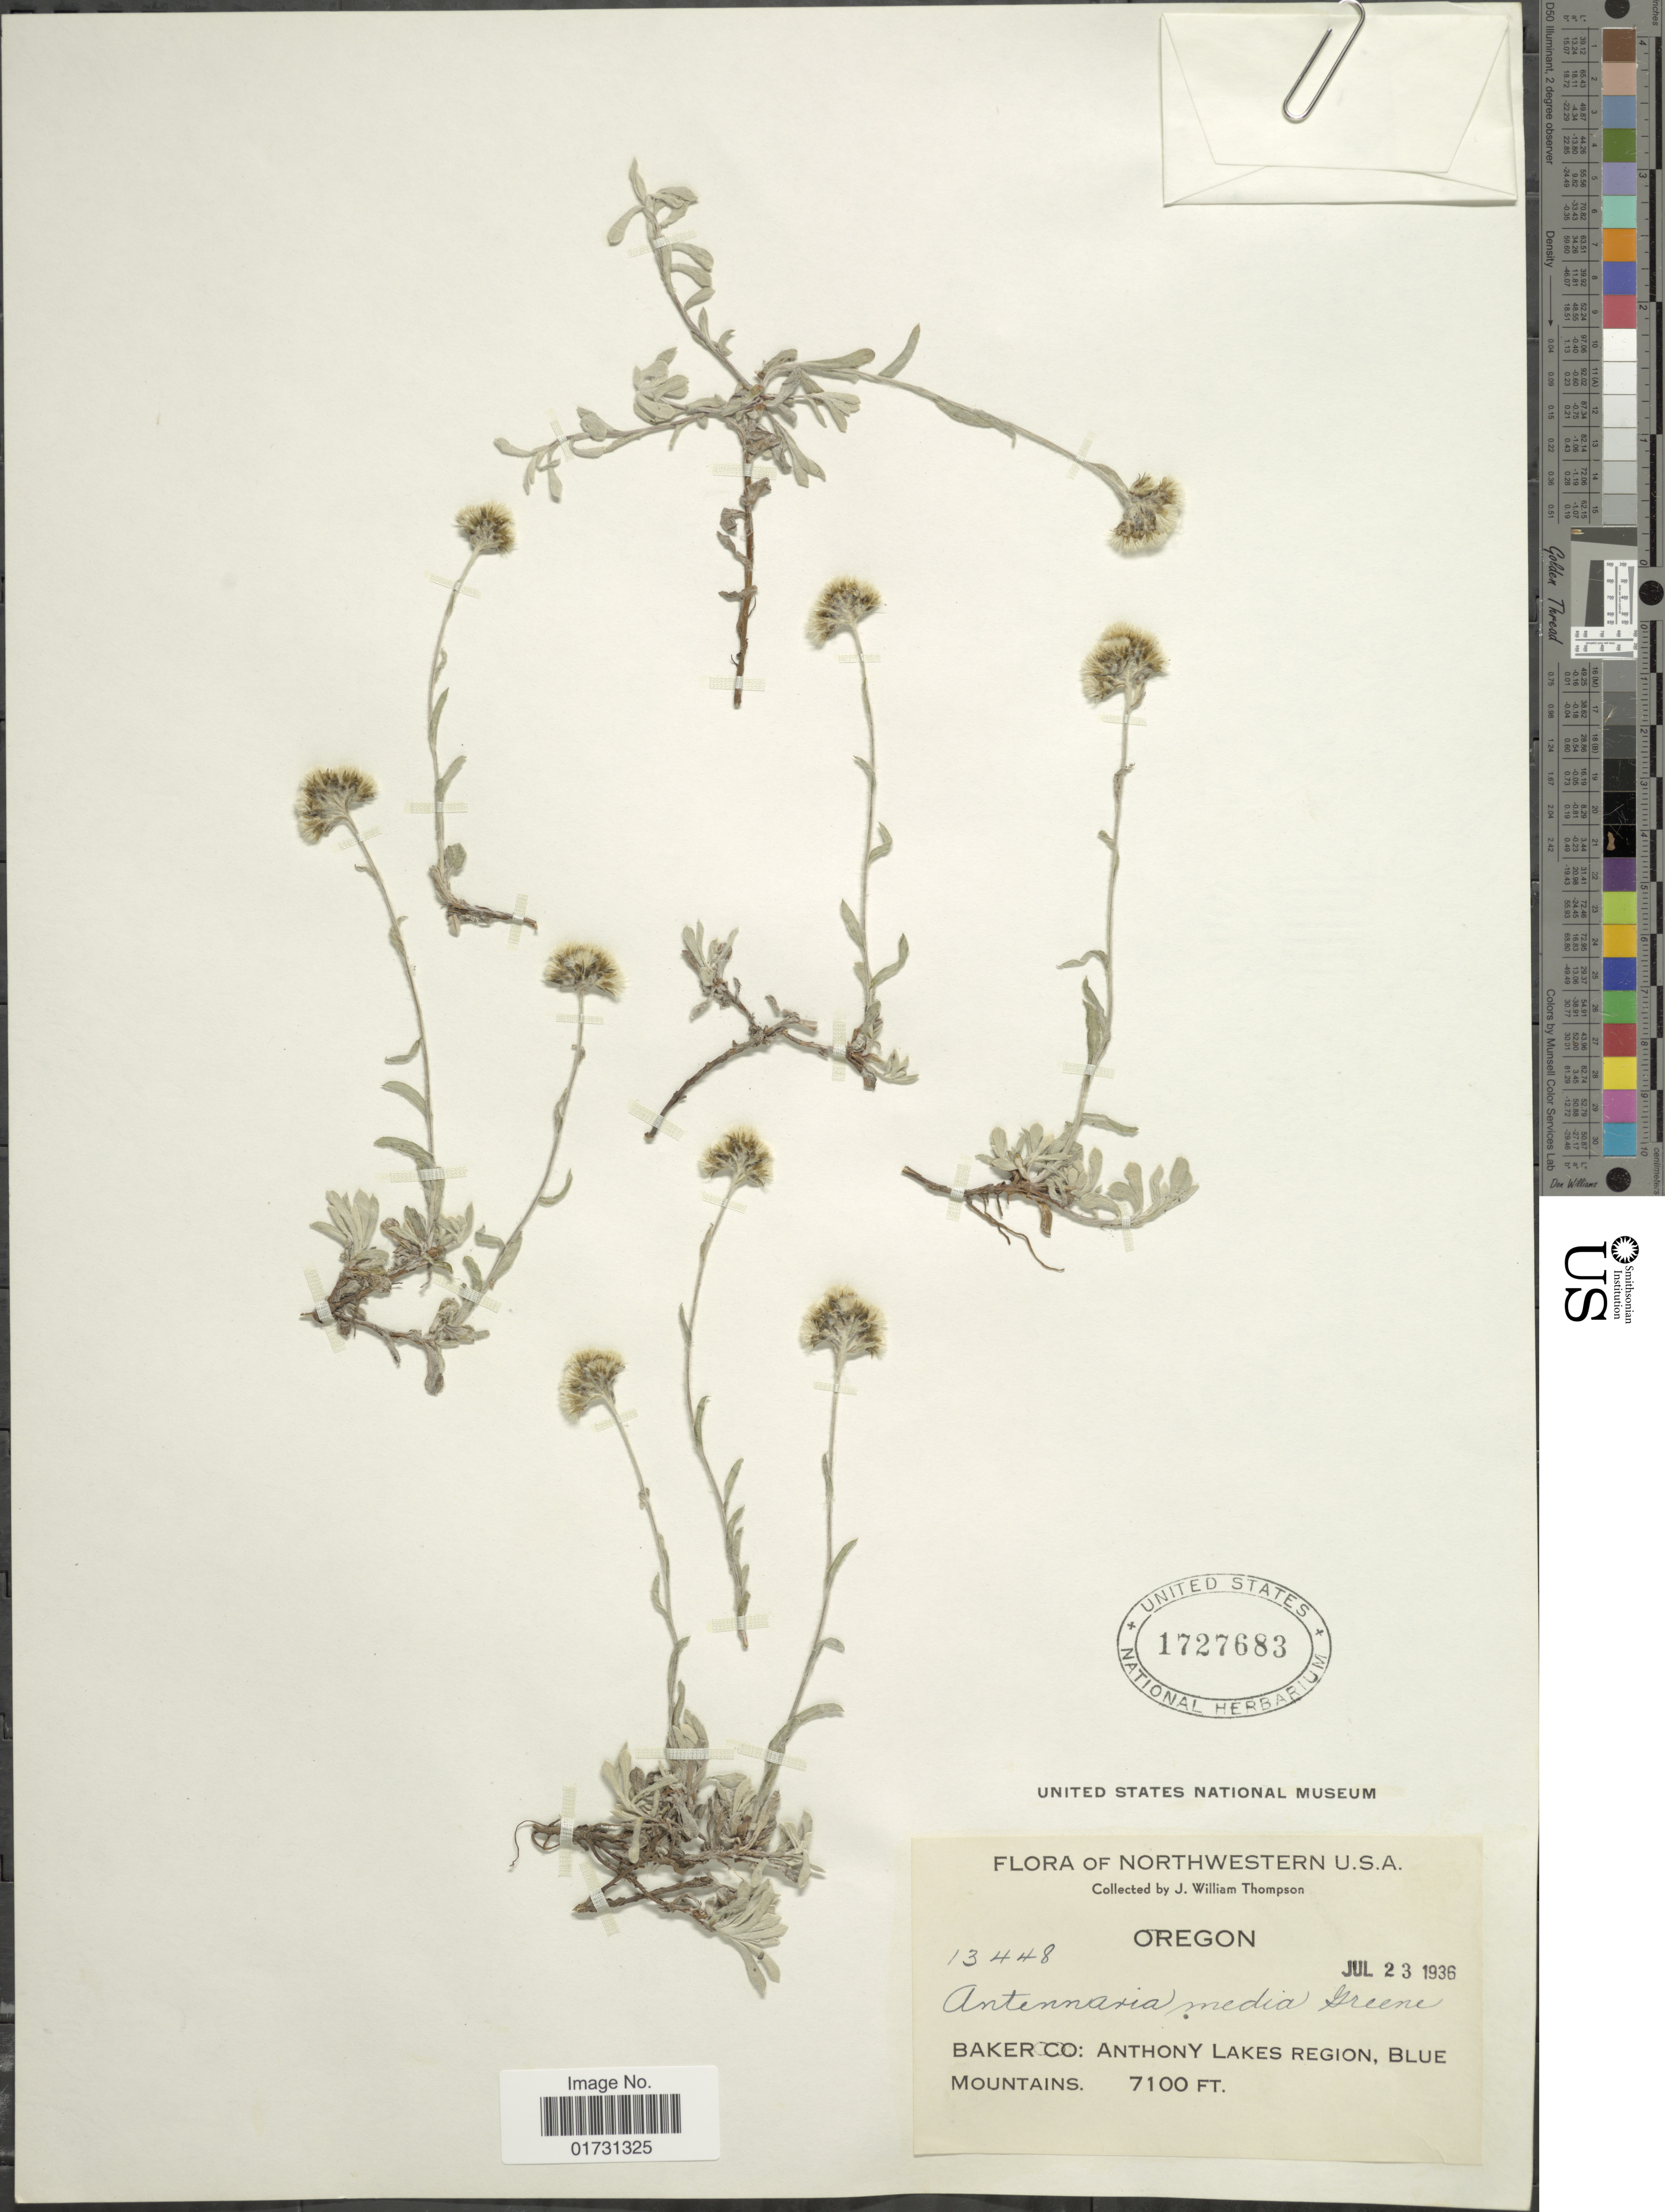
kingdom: Plantae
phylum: Tracheophyta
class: Magnoliopsida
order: Asterales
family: Asteraceae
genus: Antennaria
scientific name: Antennaria media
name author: Greene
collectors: J. W. Thompson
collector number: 13448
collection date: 1936-07-23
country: United States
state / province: Oregon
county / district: Baker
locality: Anthony Lakes Region, Blue Mountains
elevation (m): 2164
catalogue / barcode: US 1727683